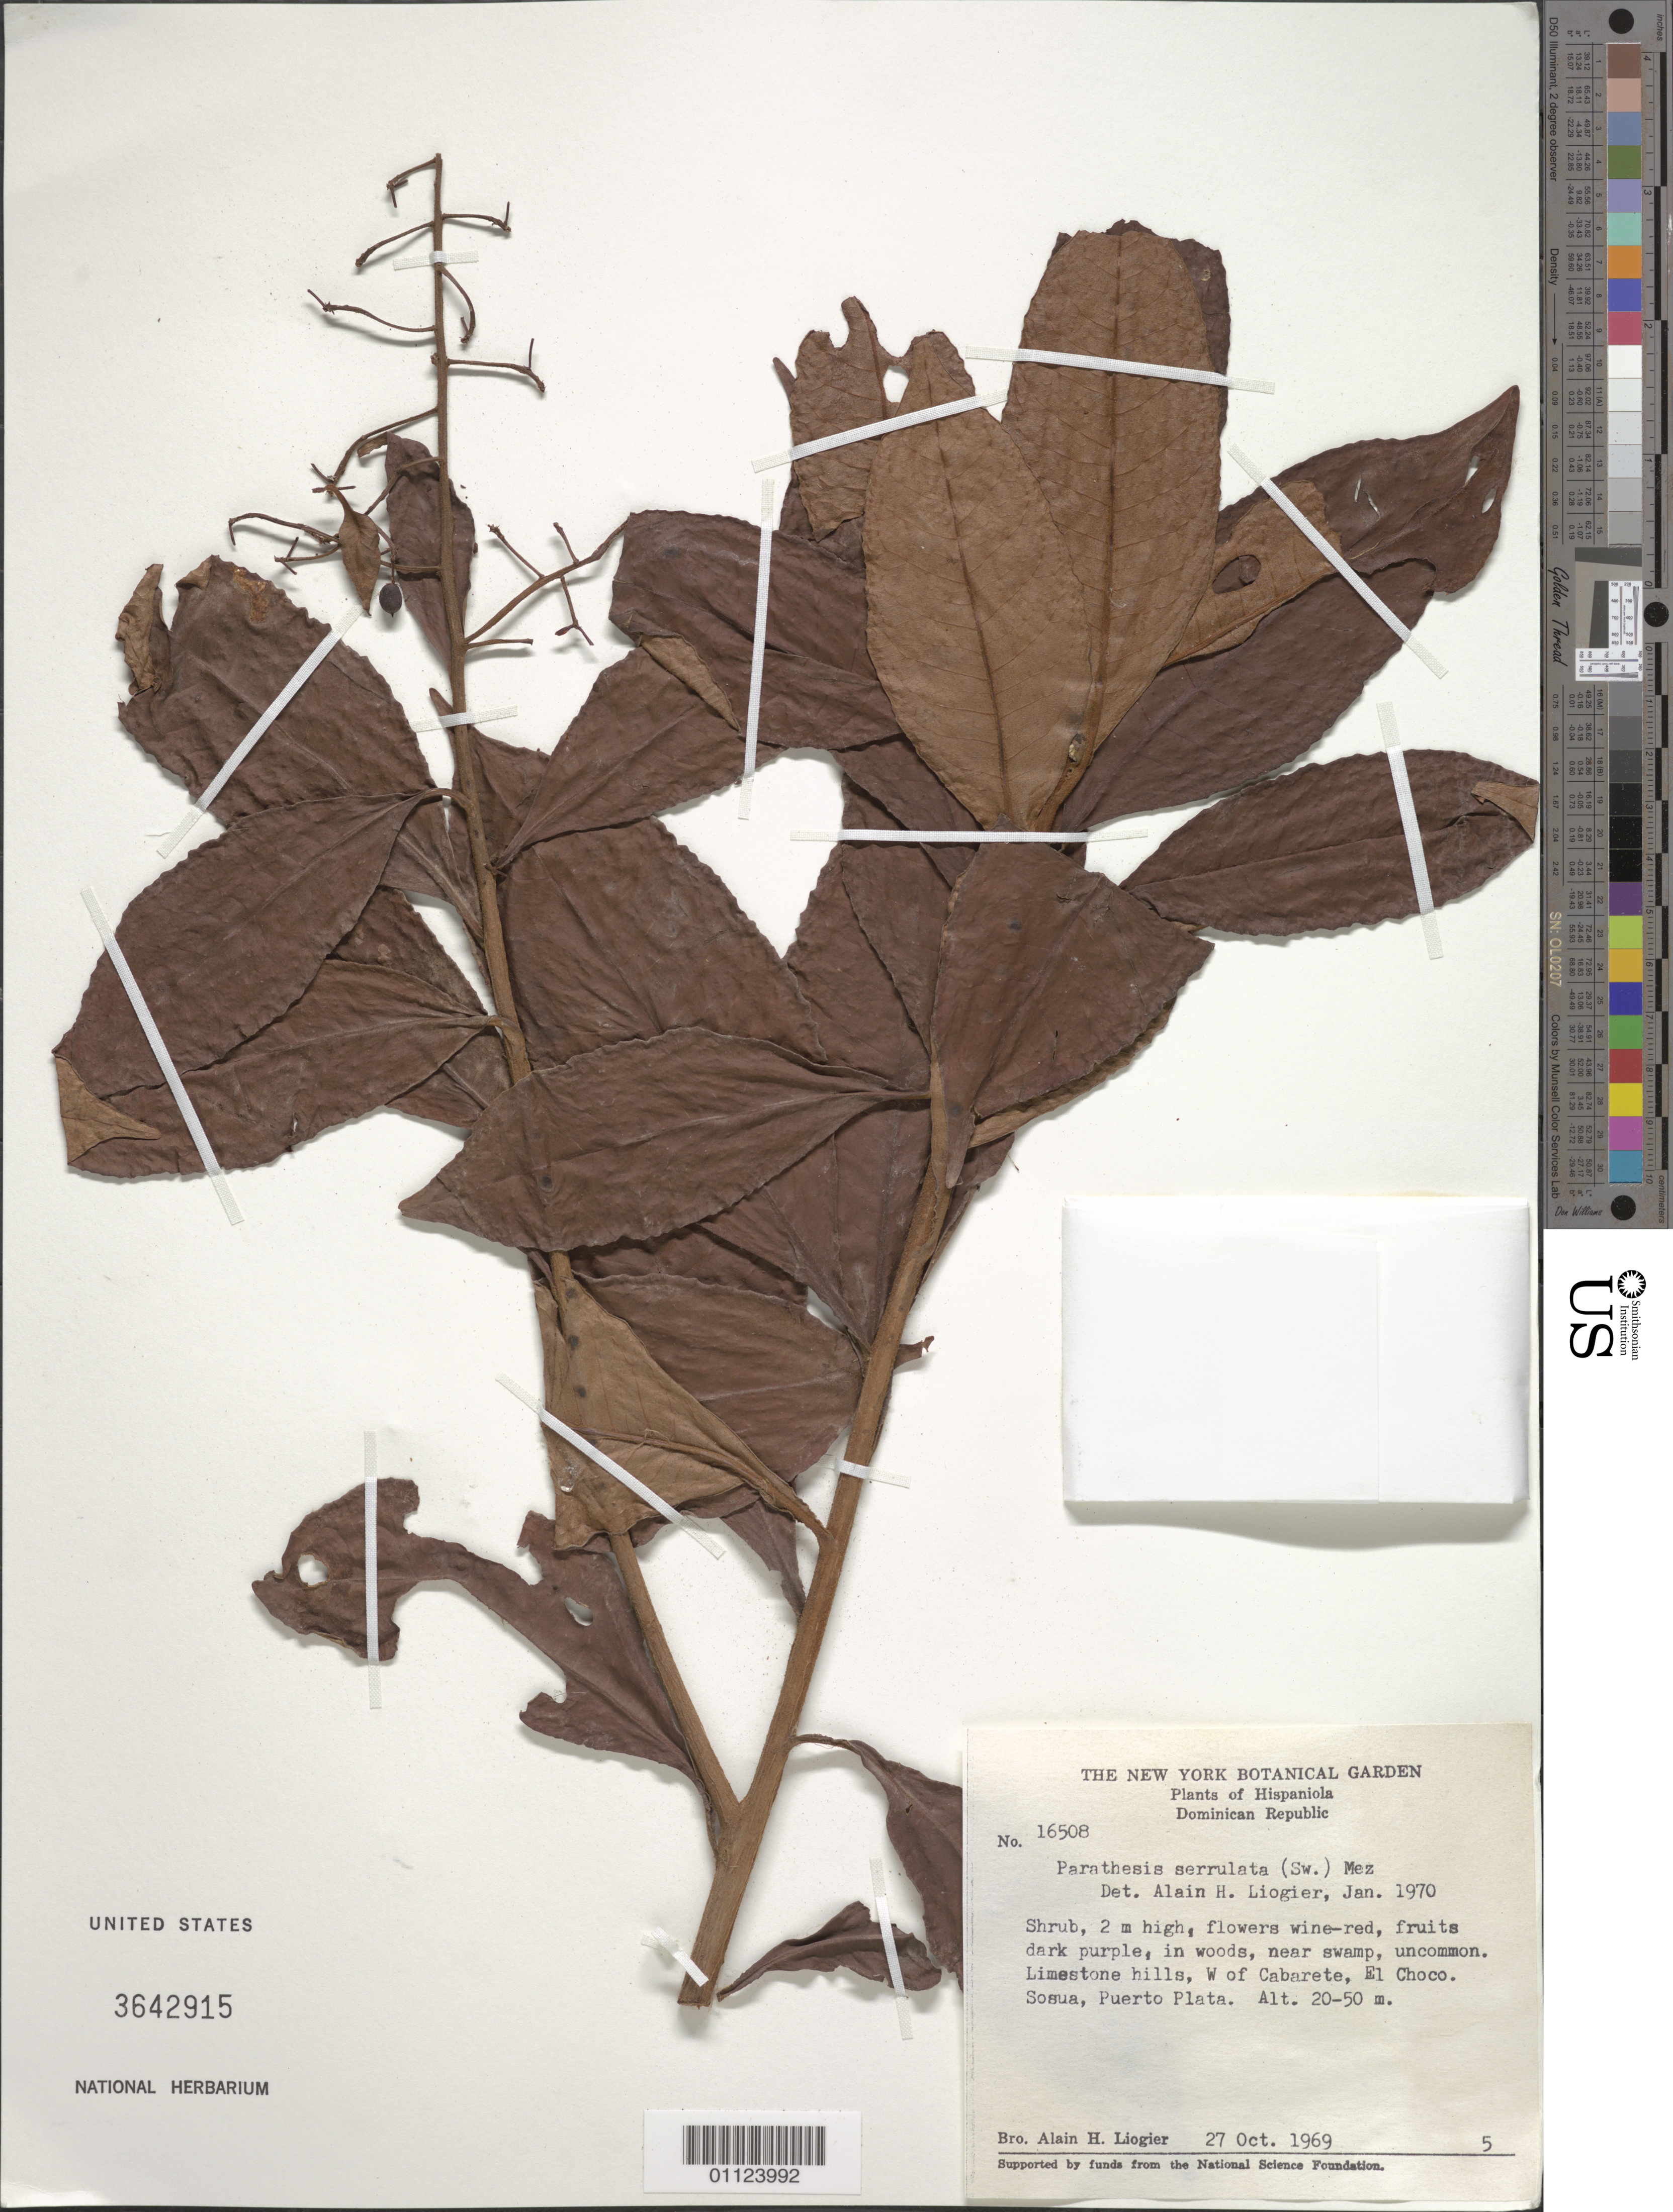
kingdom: Plantae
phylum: Tracheophyta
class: Magnoliopsida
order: Ericales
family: Primulaceae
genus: Parathesis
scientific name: Parathesis serrulata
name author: (Sw.) Mez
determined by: Liogier, Alain H.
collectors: A. H. Liogier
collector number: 16508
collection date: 1969-10-27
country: Dominican Republic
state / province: Puerto Plata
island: Hispaniola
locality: El Choco, W of Cabarete, Sousa, Puerto Plata.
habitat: Limestone hills. In woods, near swamp. Uncommon.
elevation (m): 20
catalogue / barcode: US 3642915